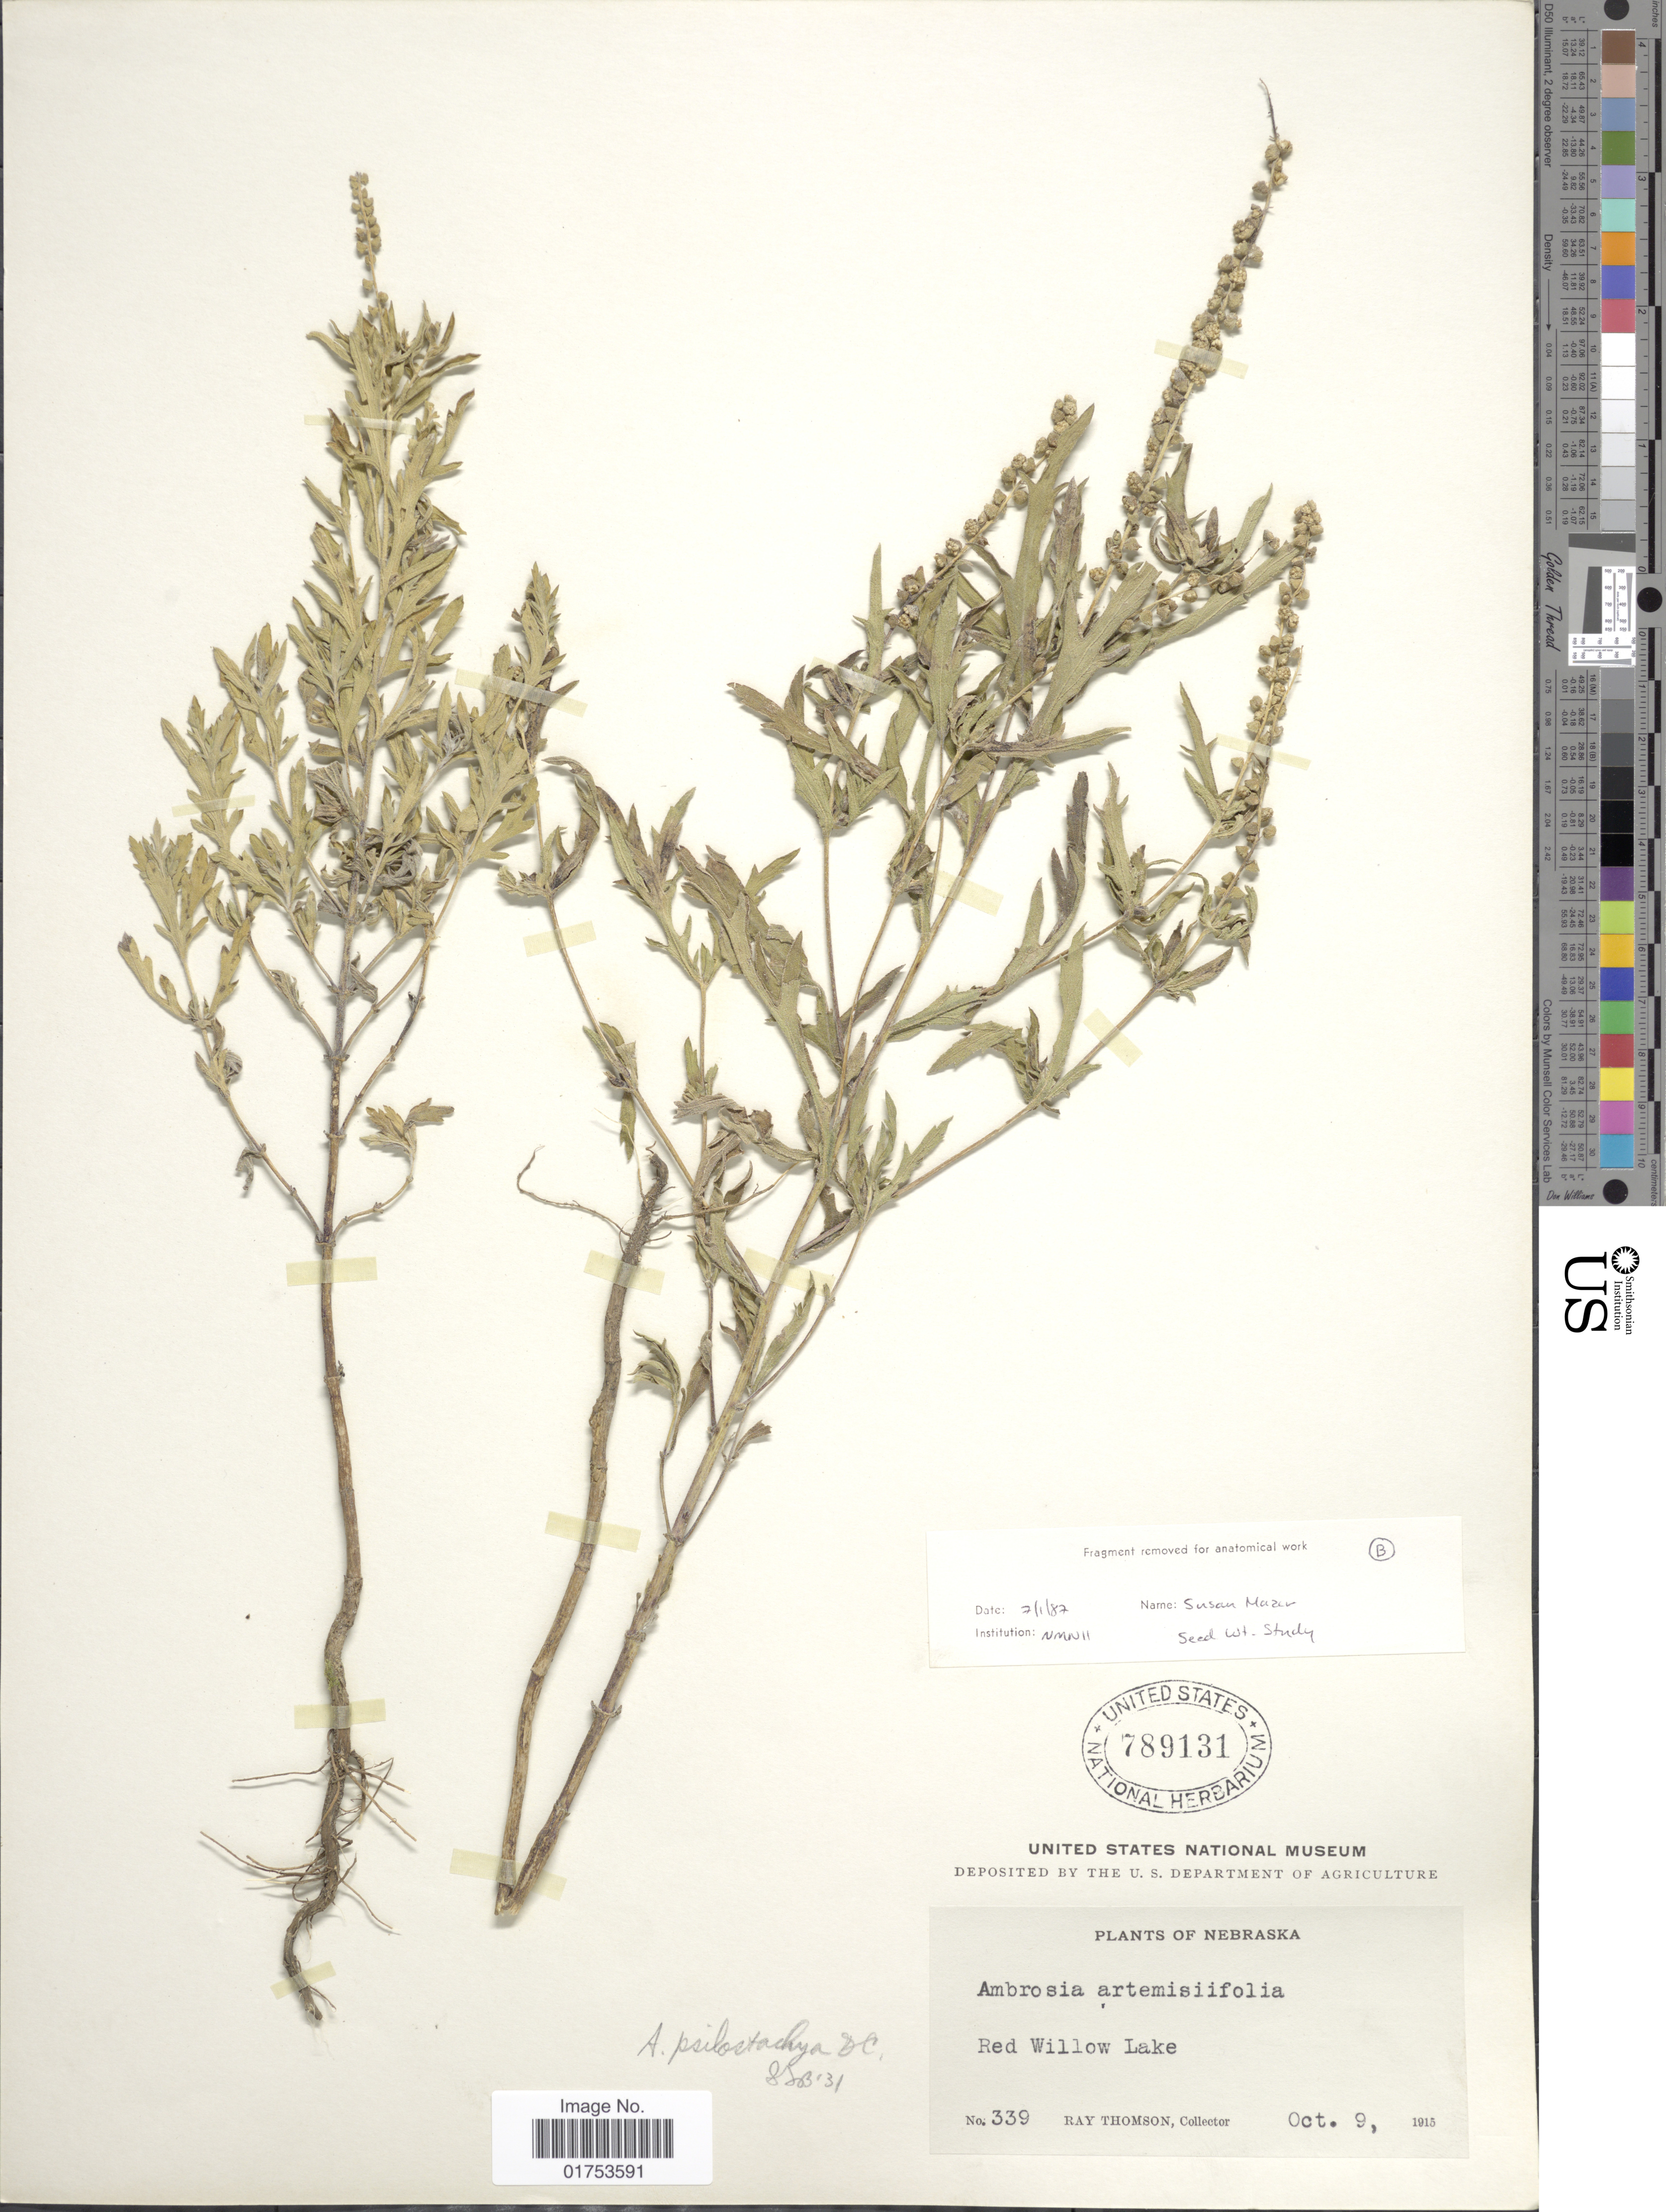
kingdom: Plantae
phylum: Tracheophyta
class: Magnoliopsida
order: Asterales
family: Asteraceae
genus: Ambrosia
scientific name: Ambrosia psilostachya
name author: DC.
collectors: R. Thomson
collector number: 339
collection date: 1915-10-09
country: United States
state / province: Nebraska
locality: Red Willow Lake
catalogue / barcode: US 789131